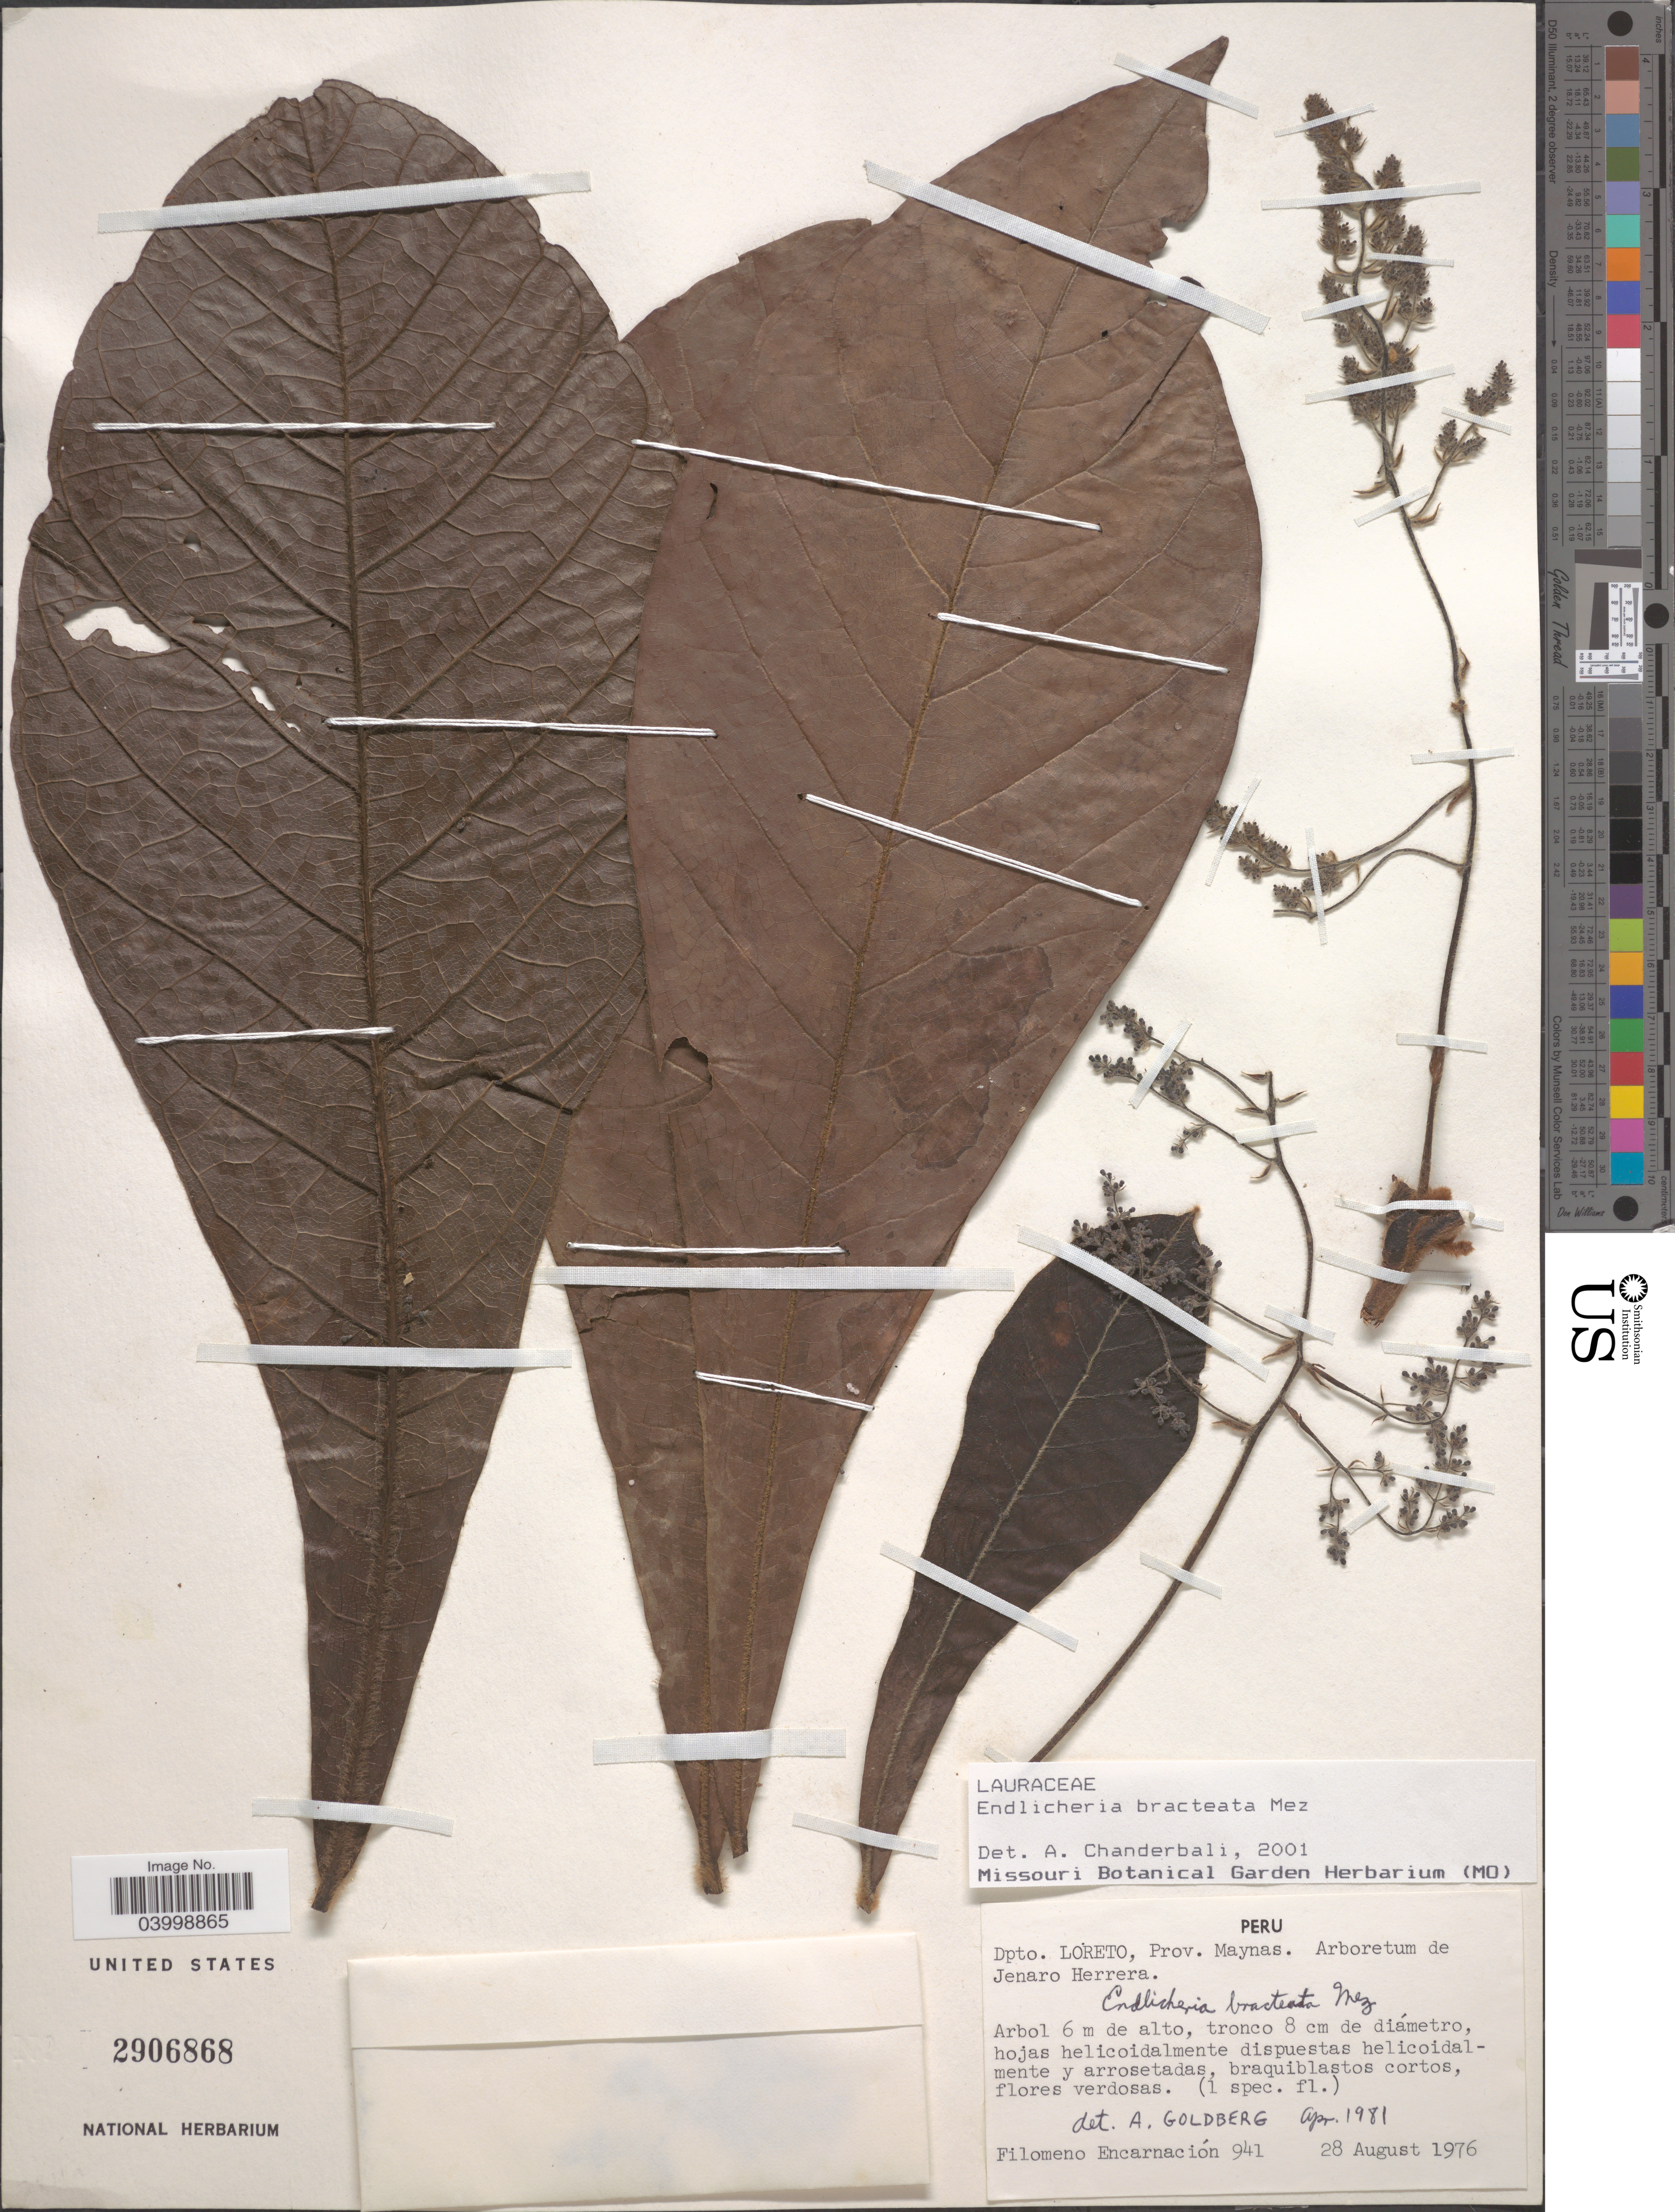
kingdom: Plantae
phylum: Tracheophyta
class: Magnoliopsida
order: Laurales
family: Lauraceae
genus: Endlicheria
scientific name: Endlicheria bracteata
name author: Mez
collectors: F. Encarnación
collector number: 941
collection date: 1976-08-28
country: Peru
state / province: Loreto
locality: Dpto. Loreto, Prov. Maynas. Arboretum de Jenaro Herrera.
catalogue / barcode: US 2906868